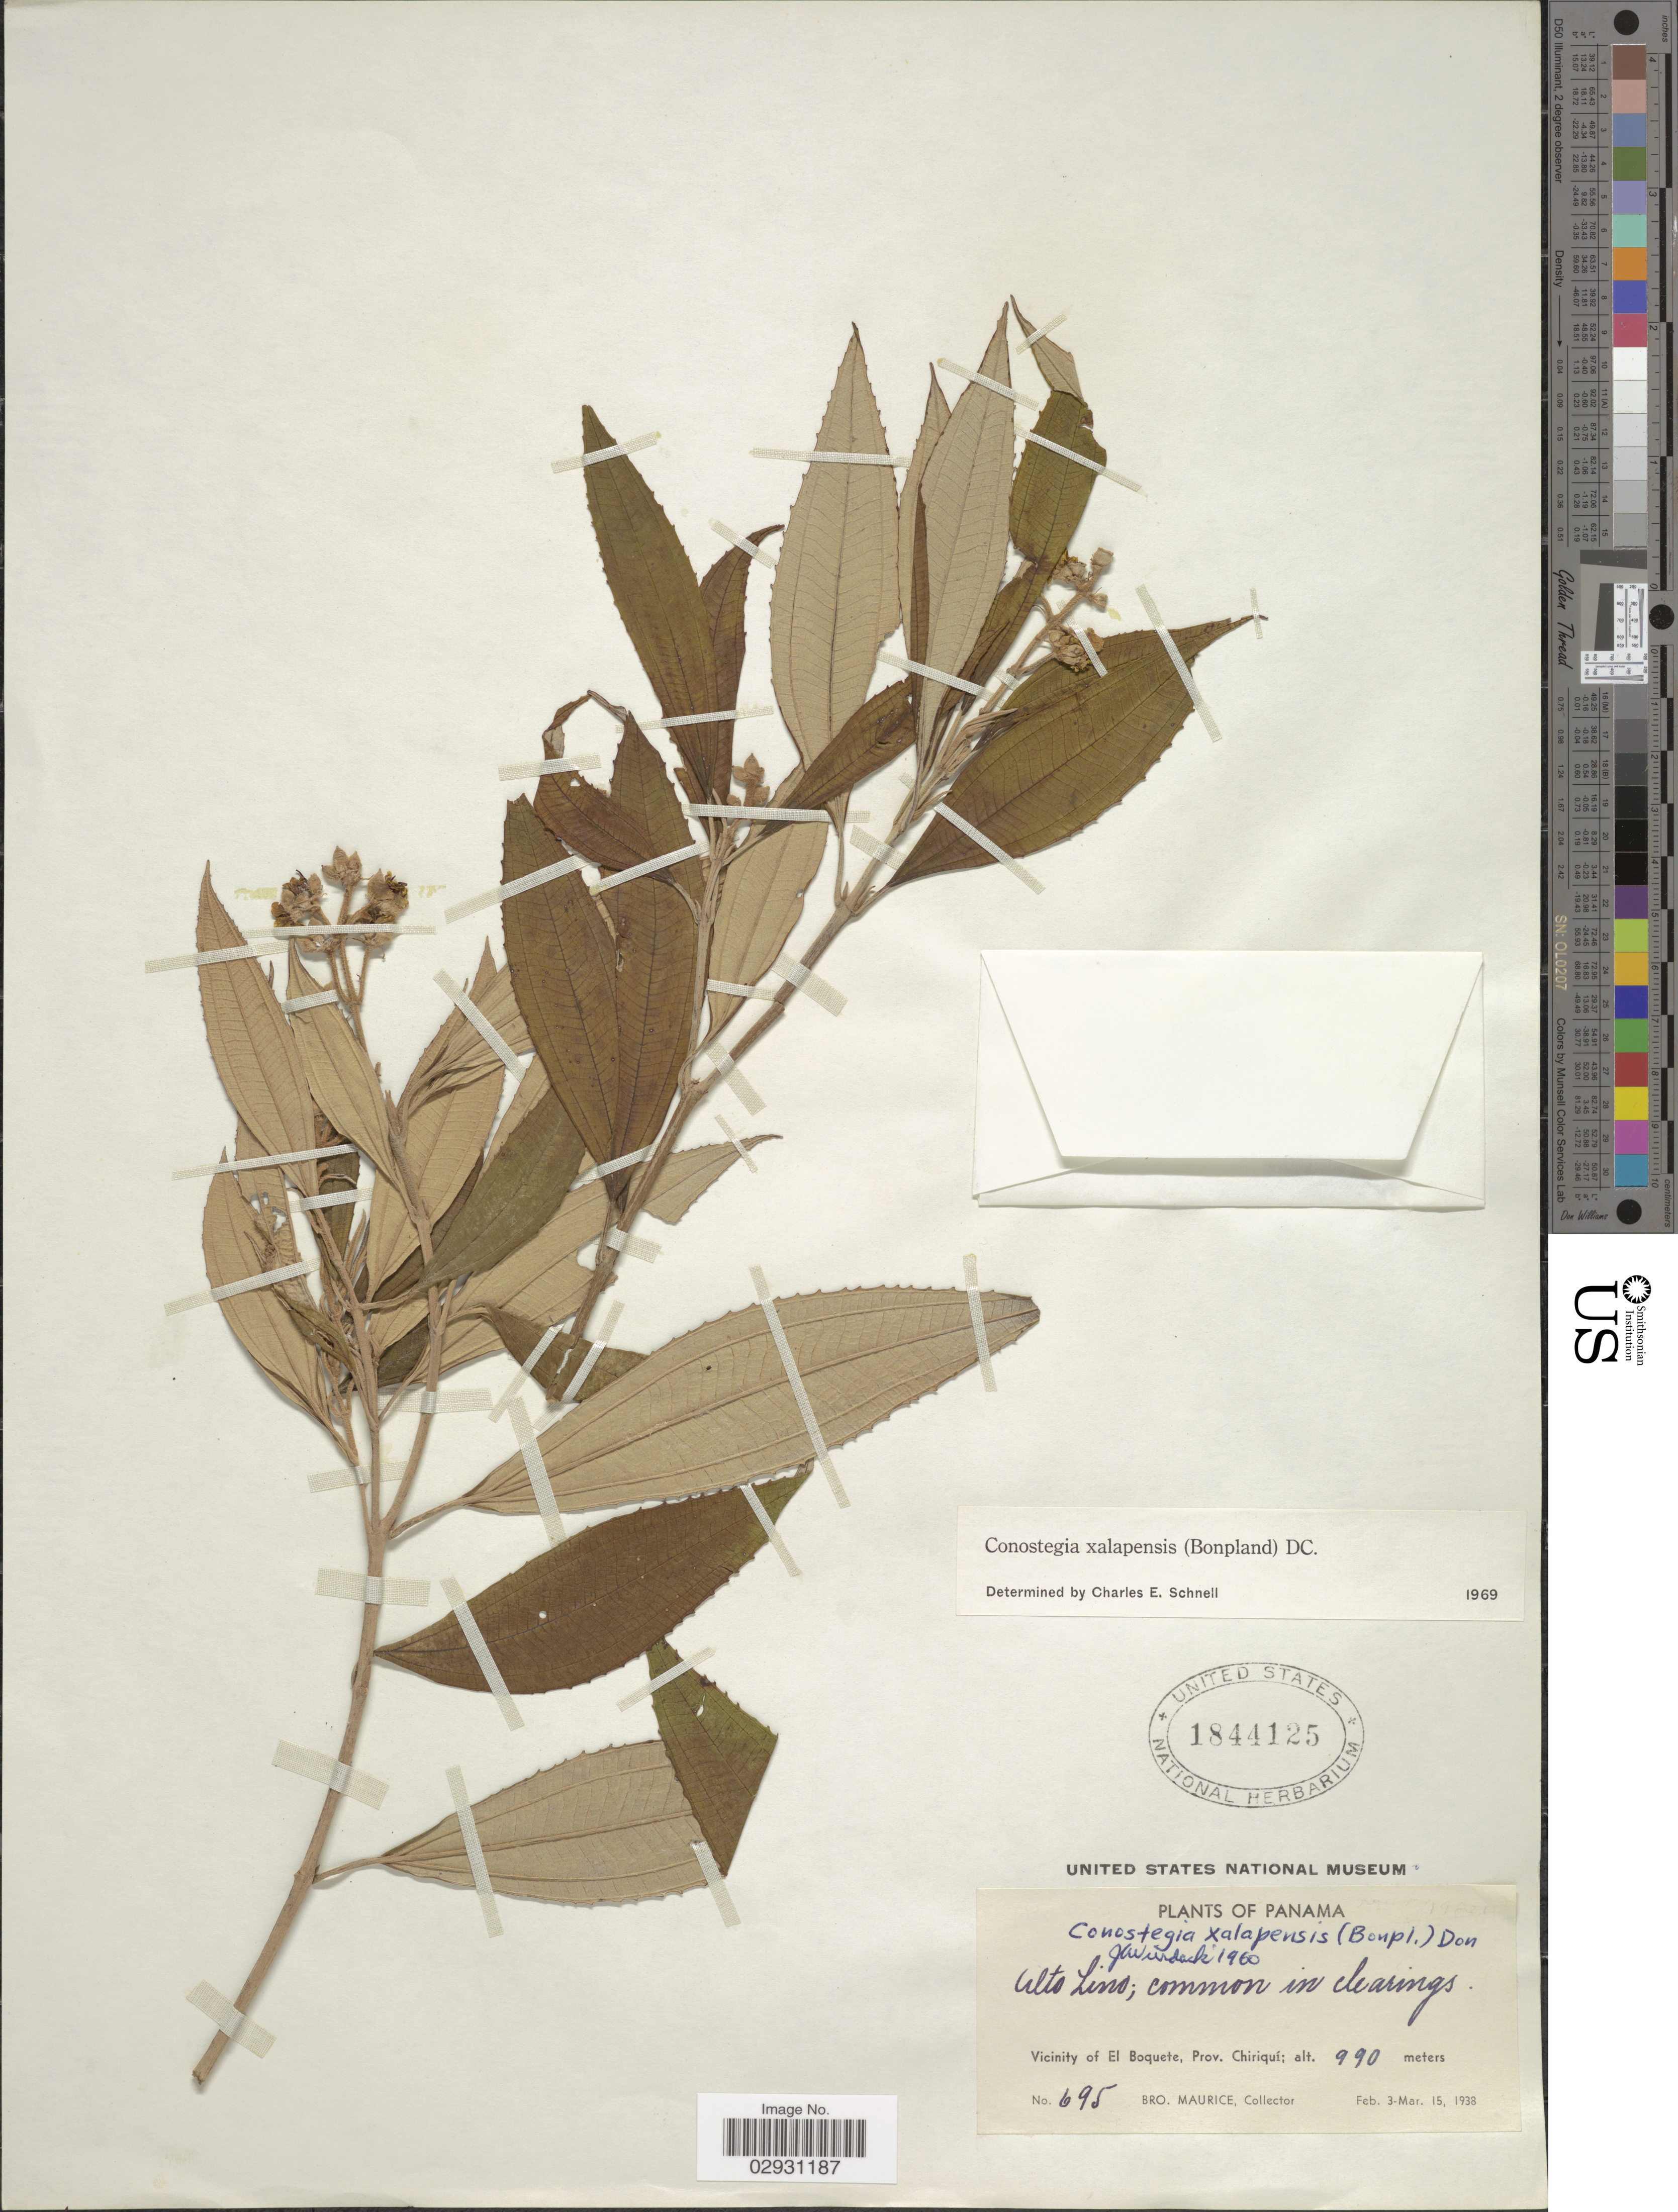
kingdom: Plantae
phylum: Tracheophyta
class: Magnoliopsida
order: Myrtales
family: Melastomataceae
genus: Conostegia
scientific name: Conostegia quadrangularis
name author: Schltdl. ex Steud.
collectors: B. Maurice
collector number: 695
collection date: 1938-02-03/1938-03-15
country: Panama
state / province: Chiriqui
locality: Alto Lino. Vicinity of El Boquete.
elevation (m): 990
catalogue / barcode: US 1844125